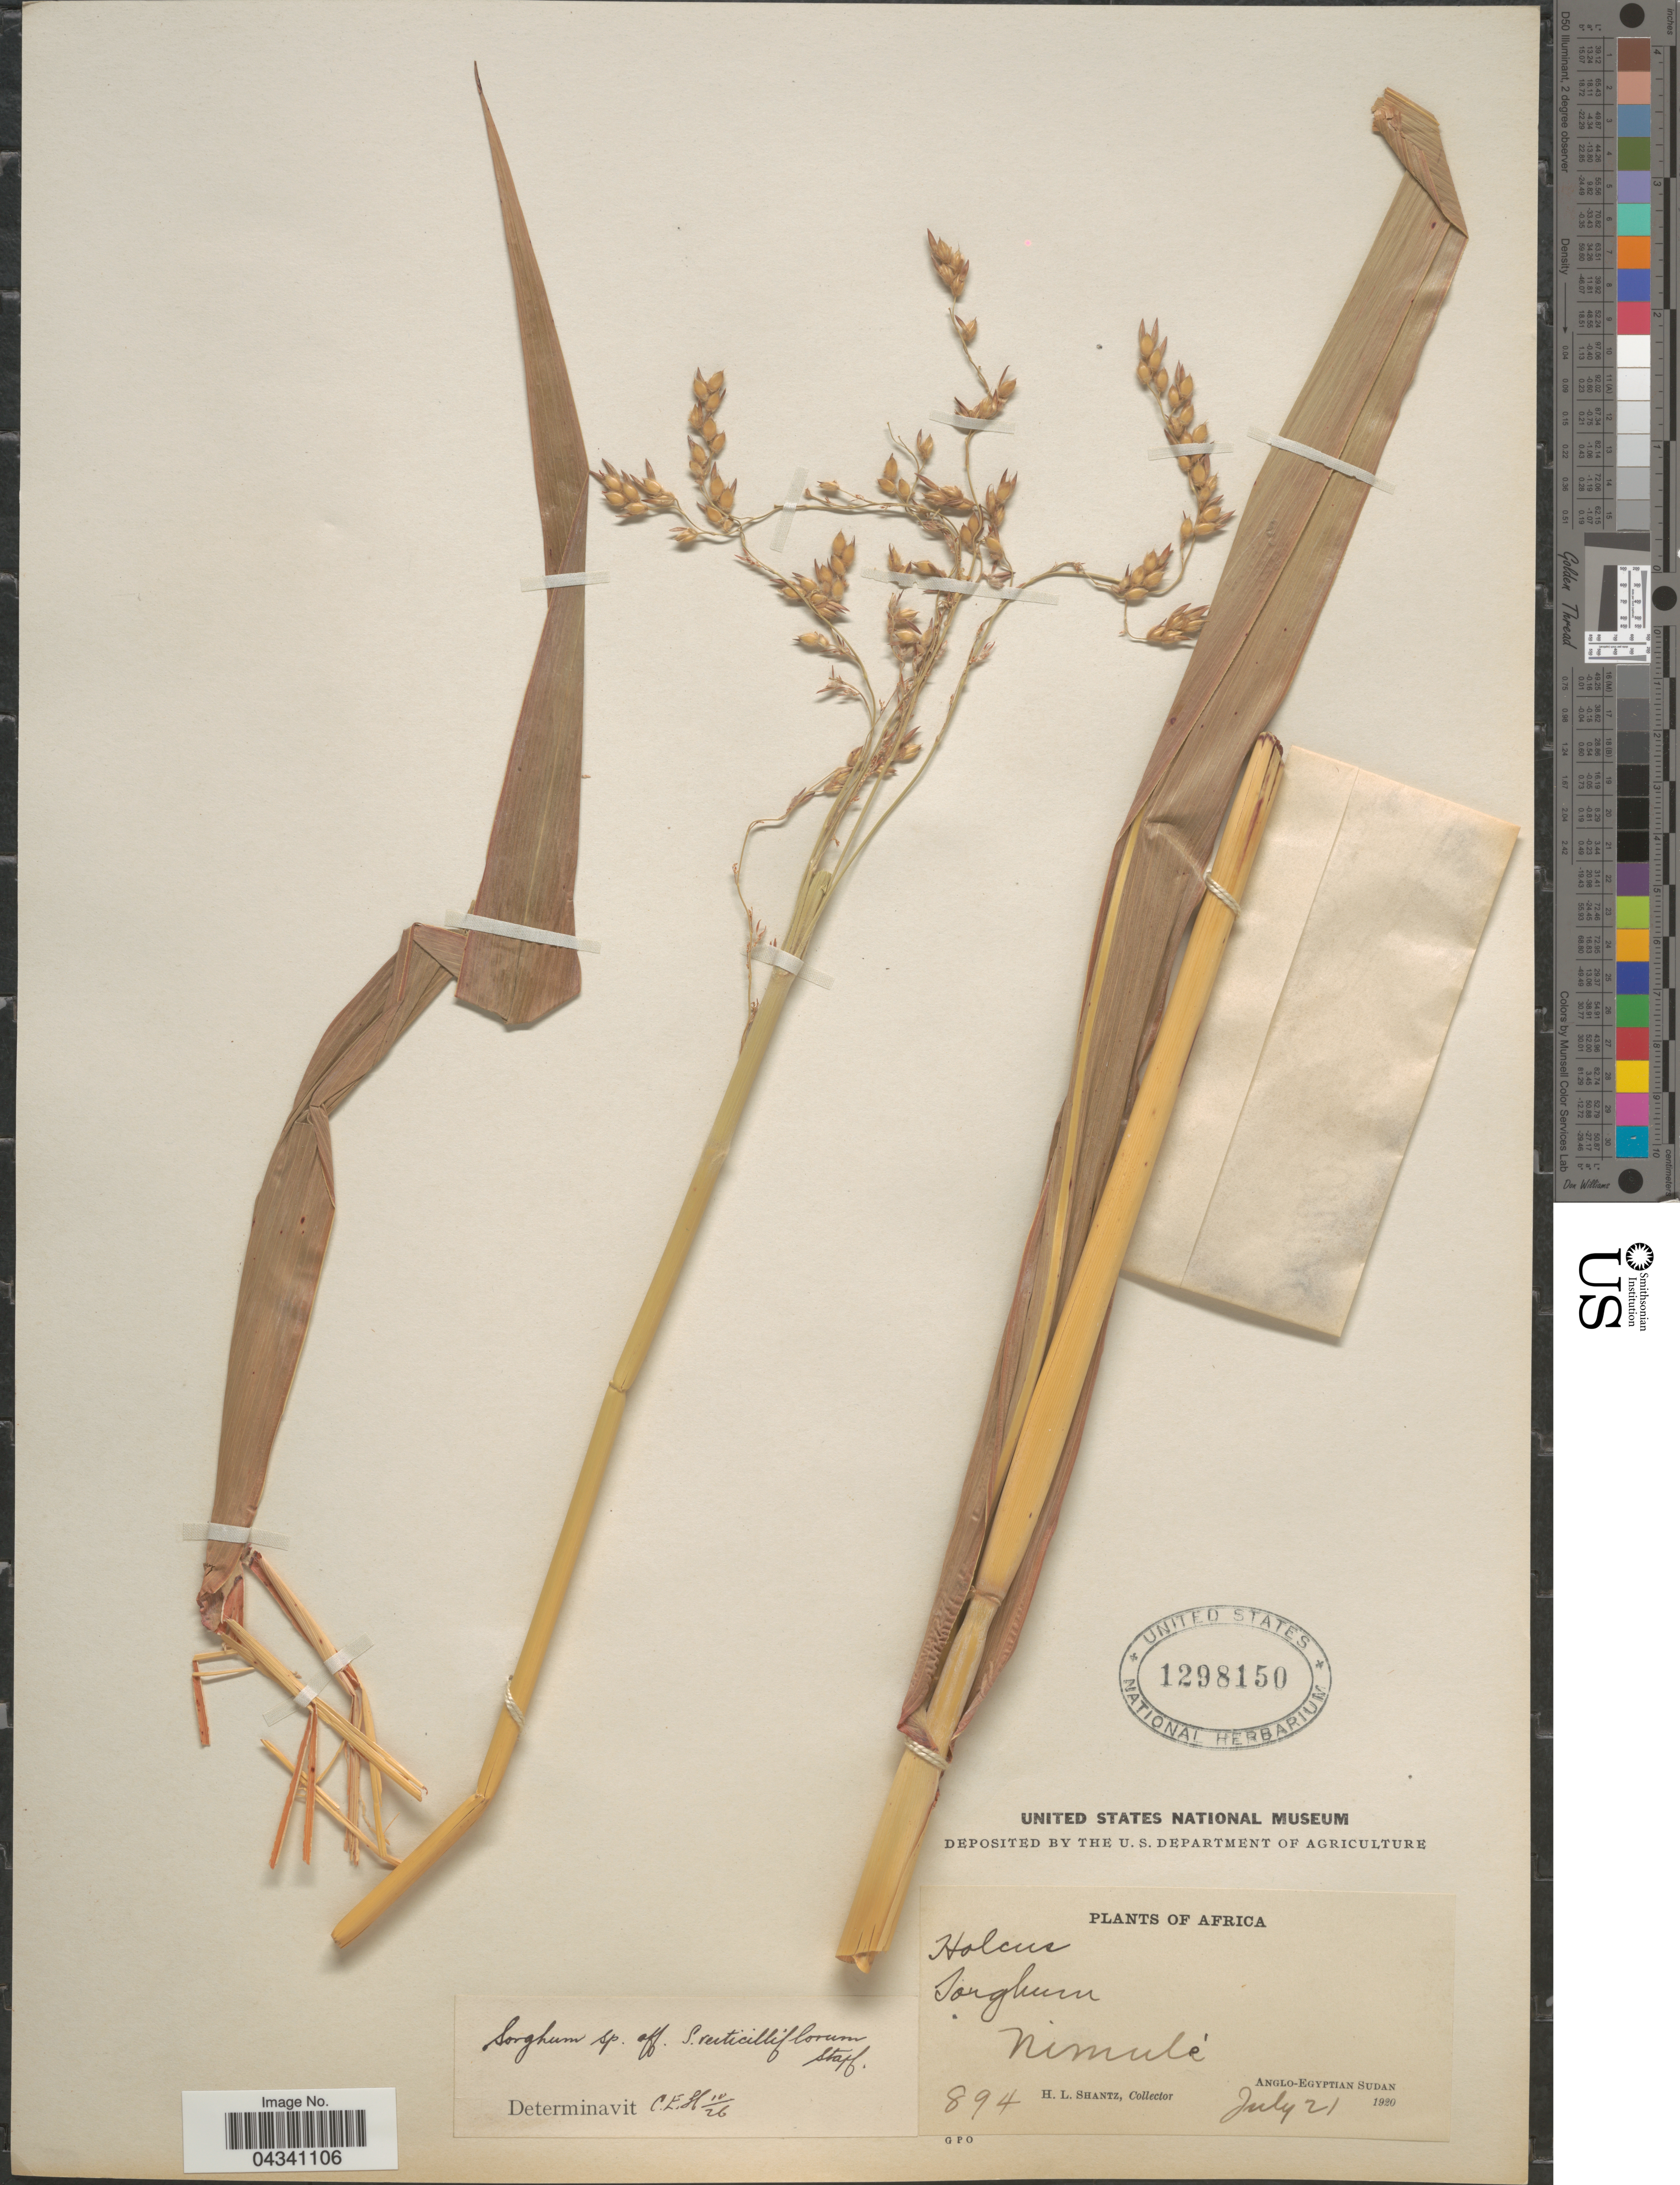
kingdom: Plantae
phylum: Tracheophyta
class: Liliopsida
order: Poales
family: Poaceae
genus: Sorghum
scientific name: Sorghum arundinaceum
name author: (Desv.) Stapf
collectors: H. Shantz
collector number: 894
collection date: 1920-07-21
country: Sudan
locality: Nimulé. Anglo-Egyptian Sudan.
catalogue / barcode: US 1298150